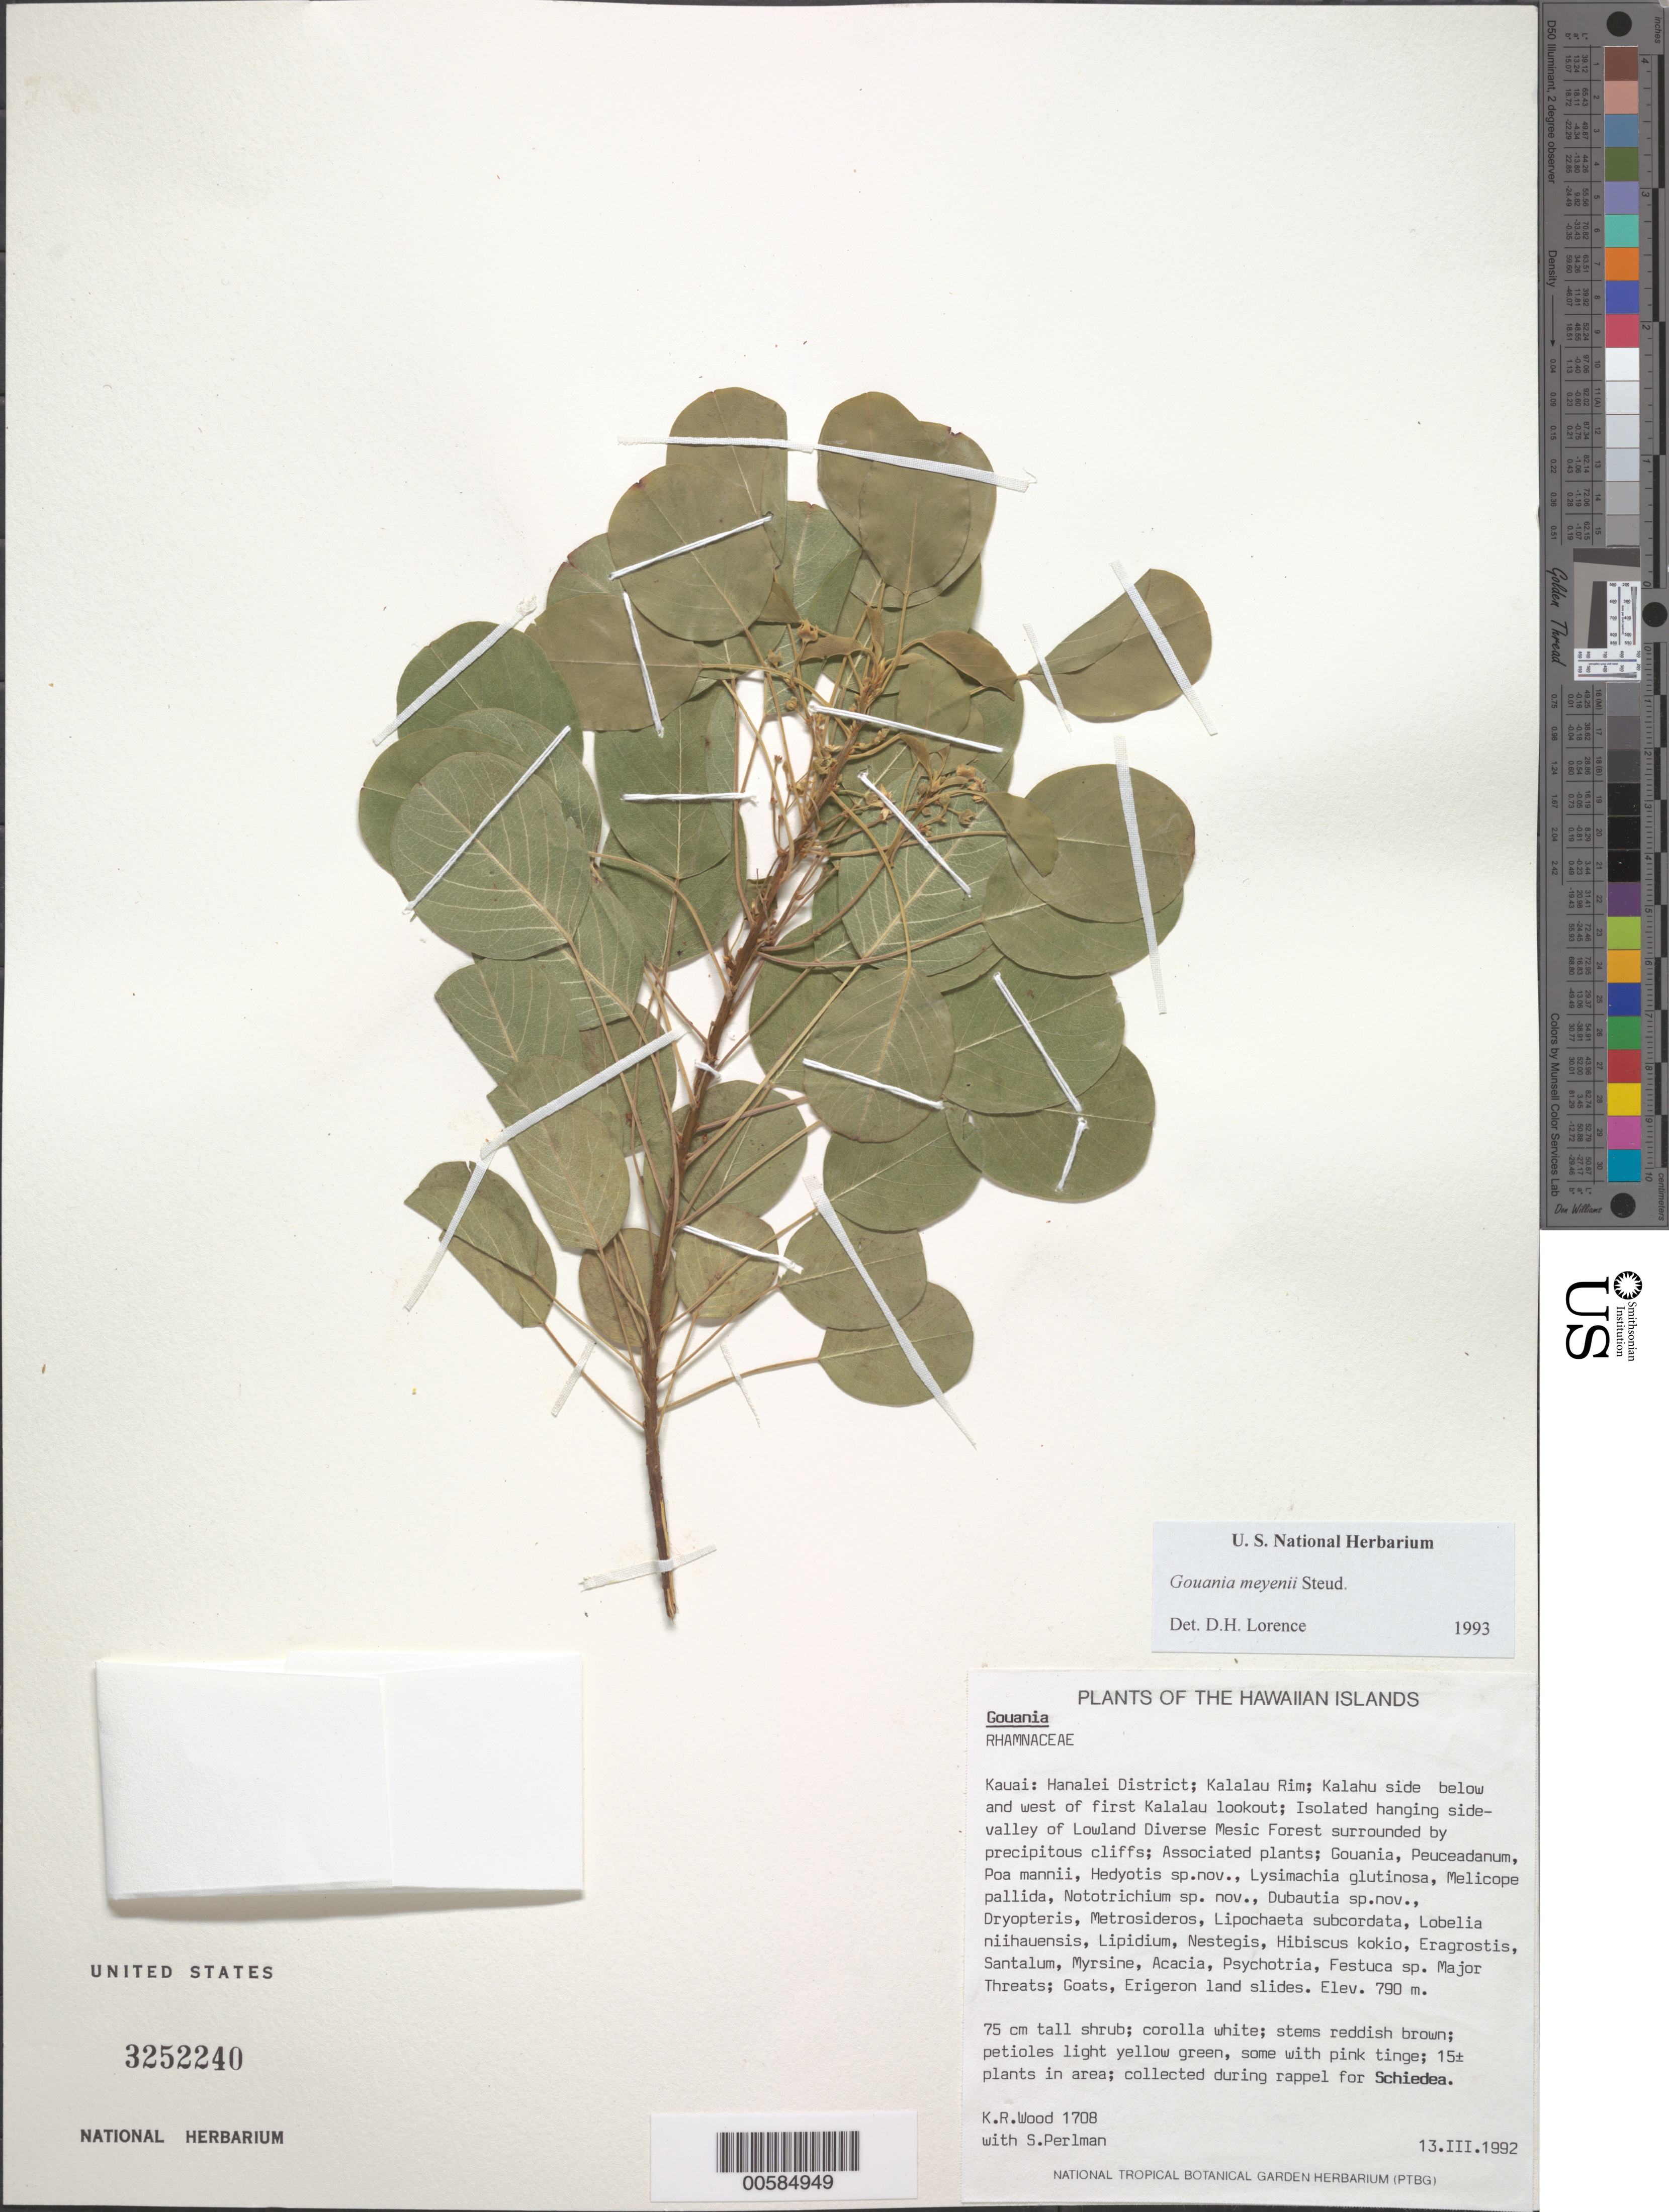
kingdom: Plantae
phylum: Tracheophyta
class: Magnoliopsida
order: Rosales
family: Rhamnaceae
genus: Gouania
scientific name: Gouania meyenii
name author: Steud.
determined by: Lorence, David H., (PTBG), National Tropical Botanical Garden (UNITED STATES)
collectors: K. R. Wood & S. P. Perlman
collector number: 1708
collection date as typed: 13 Mar 1992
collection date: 1992-03-13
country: United States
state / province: Hawaii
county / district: Kauai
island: Kaua'i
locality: Hanalei Dist; Kalalau Rim; Kalahu side below and W of first Kalalau lookout.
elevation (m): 790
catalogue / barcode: US 3252240